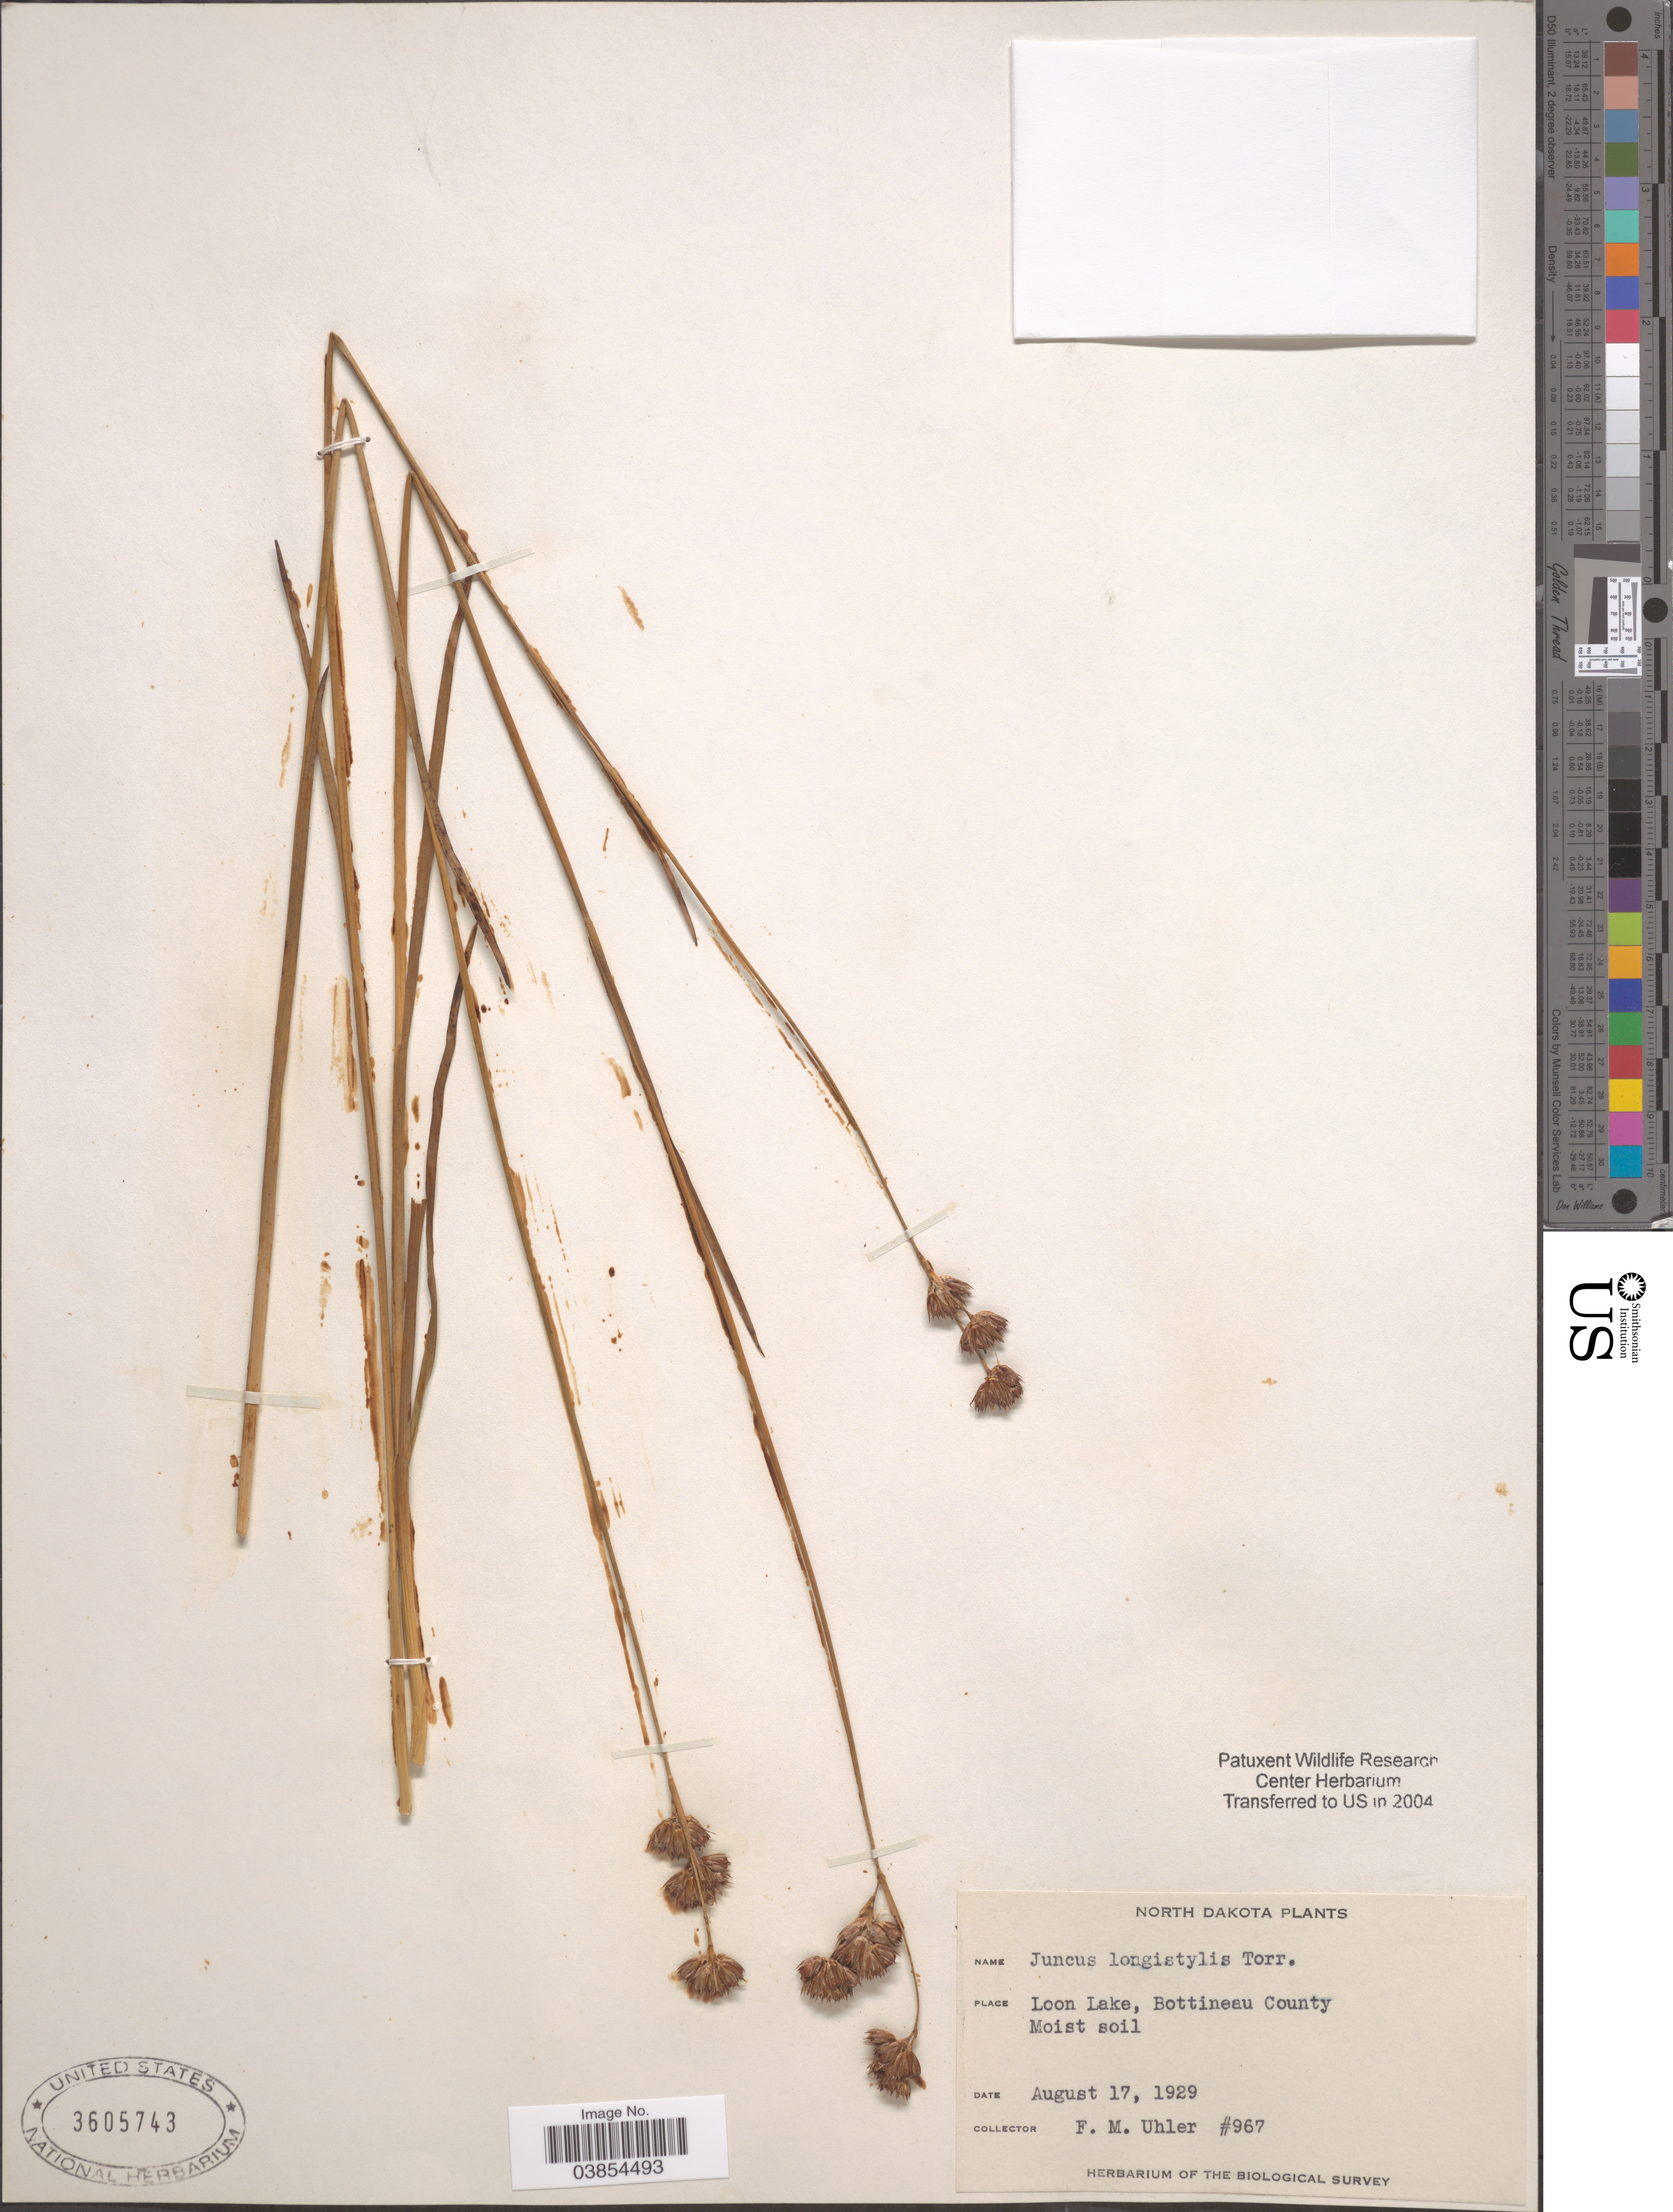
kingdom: Plantae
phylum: Tracheophyta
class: Liliopsida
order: Poales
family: Juncaceae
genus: Juncus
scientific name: Juncus longistylis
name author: Torr.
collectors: F. M. Uhler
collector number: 967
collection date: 1929-08-17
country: United States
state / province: North Dakota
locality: Loon Lake, Bottineau County.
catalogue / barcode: US 3605743